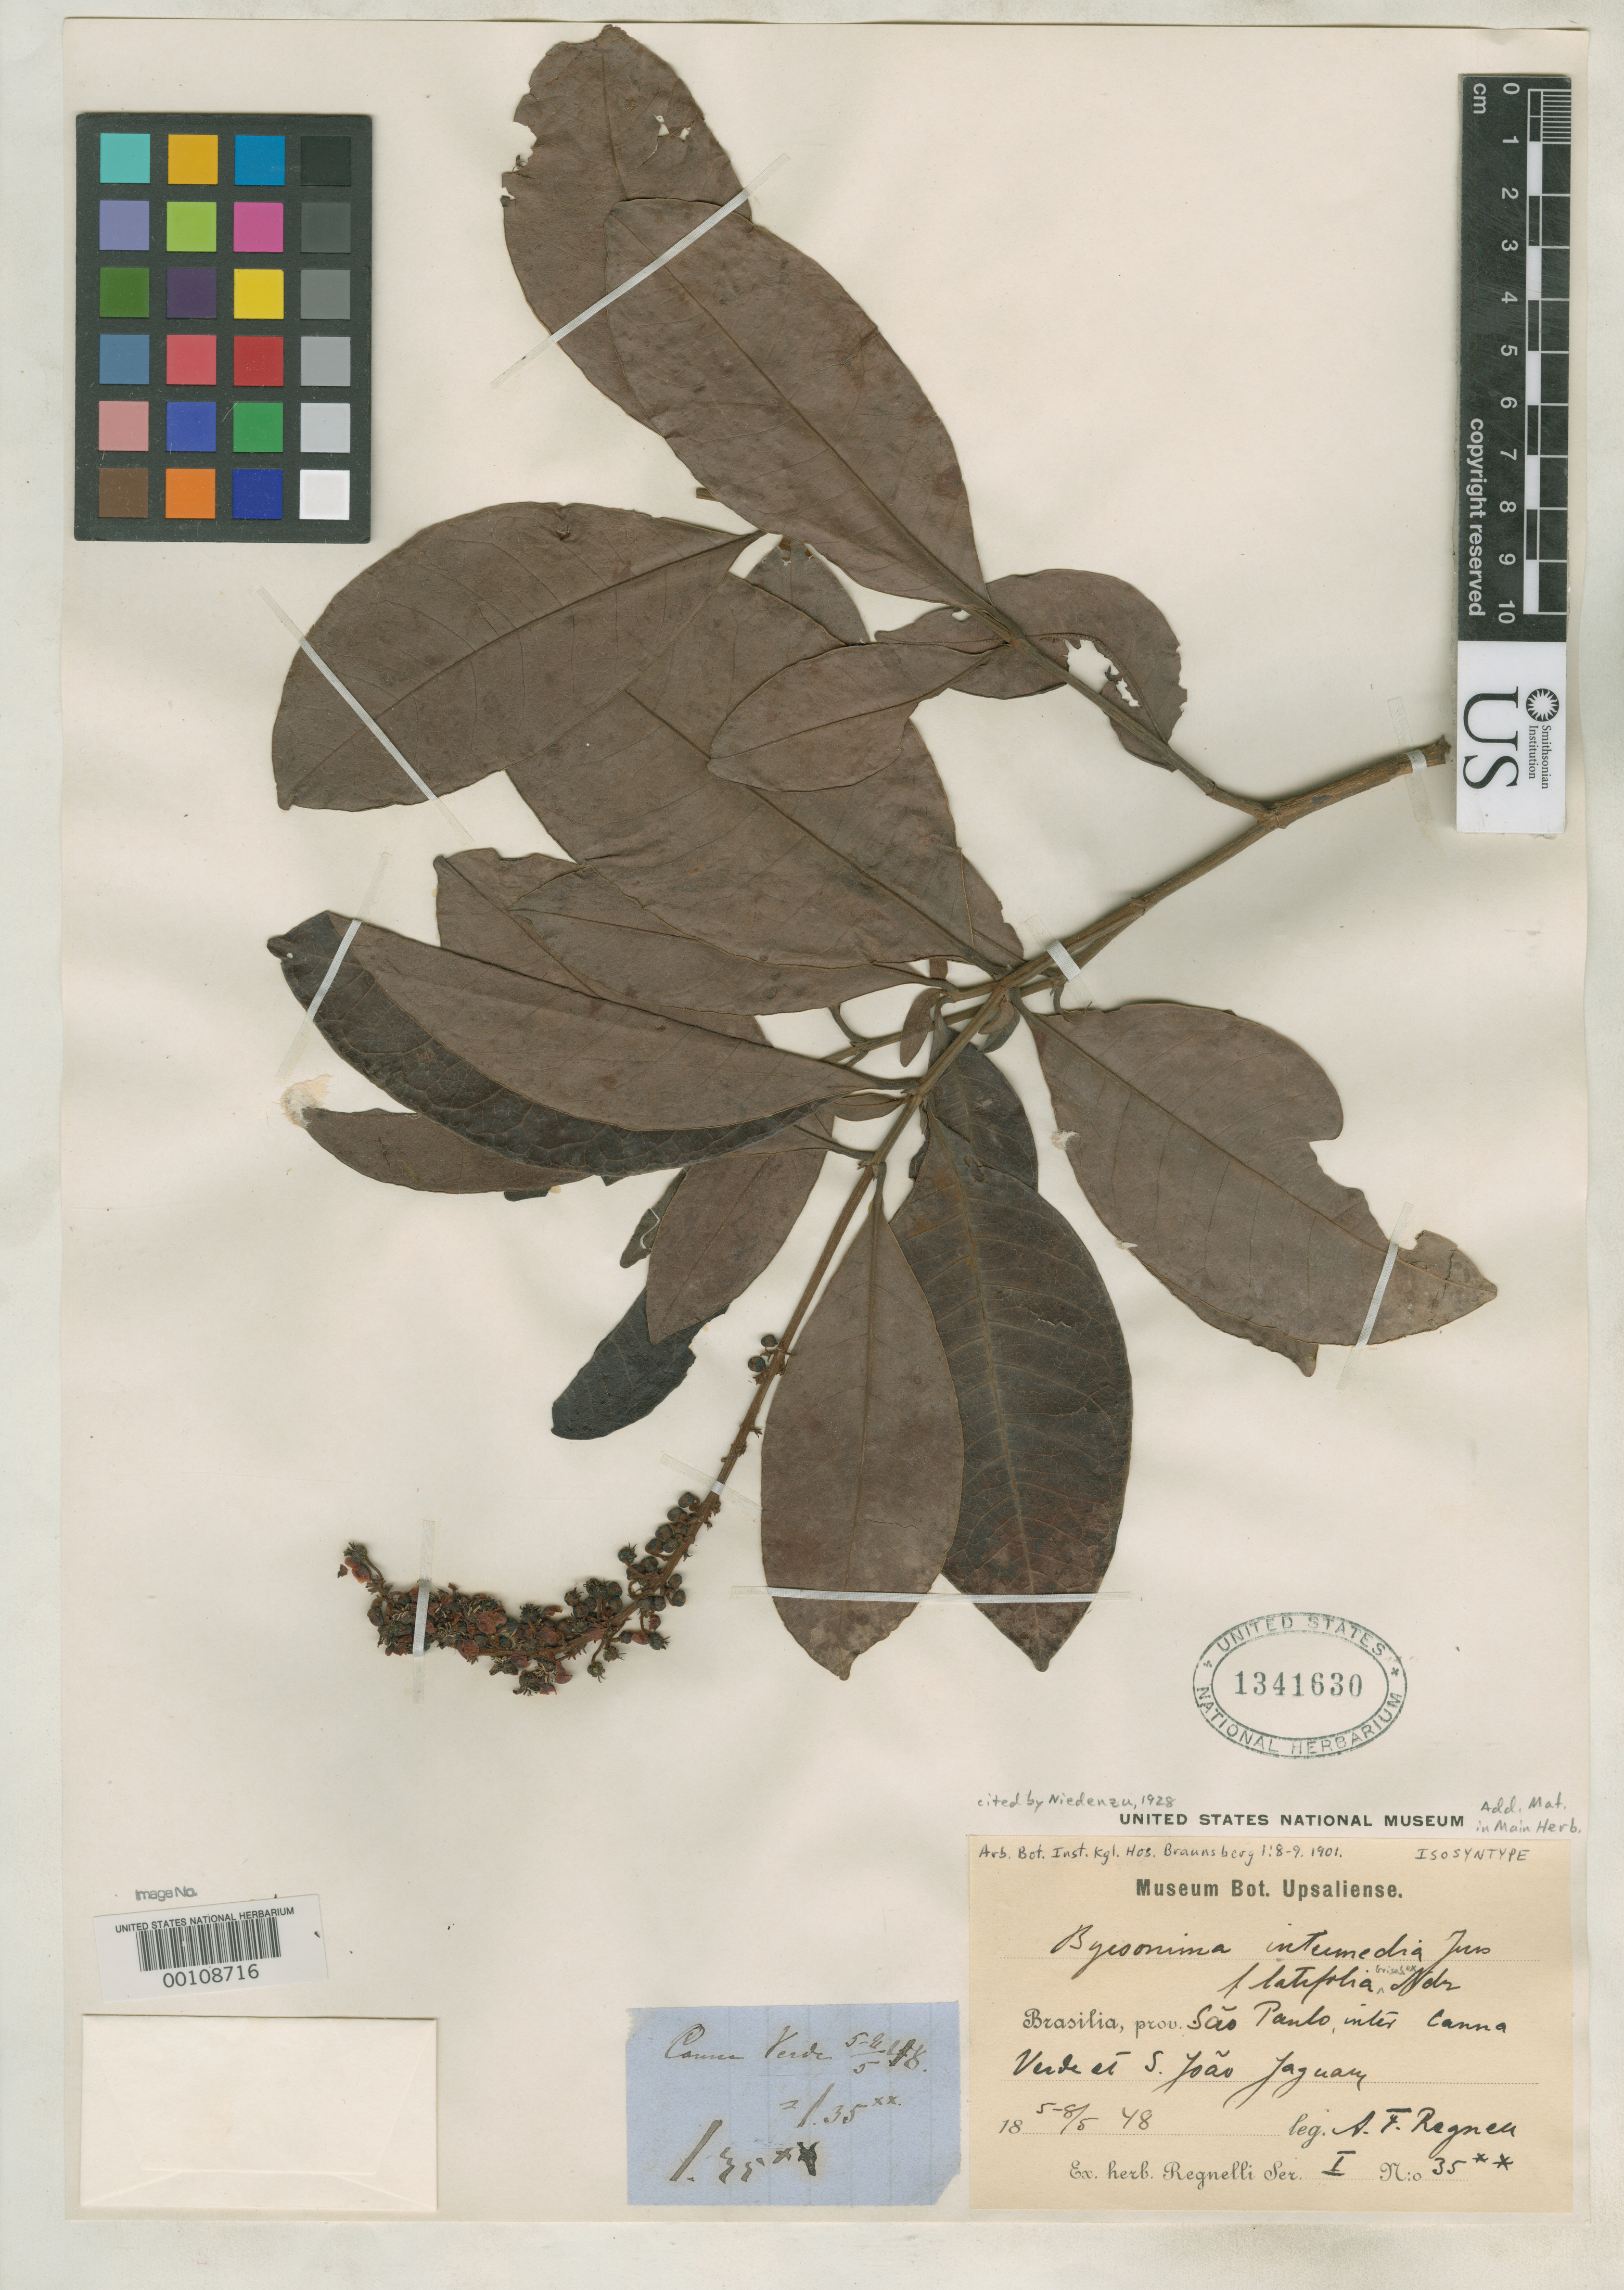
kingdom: Plantae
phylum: Tracheophyta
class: Magnoliopsida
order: Malpighiales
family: Malpighiaceae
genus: Byrsonima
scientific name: Byrsonima intermedia f. latifolia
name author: Griseb. ex Nied.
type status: Isosyntype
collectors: A. F. Regnell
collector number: Regn. Hb. Ser. I, 35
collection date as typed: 05 May 1848 to 08 May 1848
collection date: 1848-05-05/1848-05-08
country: Brazil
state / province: São Paulo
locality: Verde Et. S. Joao, Jaguarn.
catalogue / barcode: US 1341630